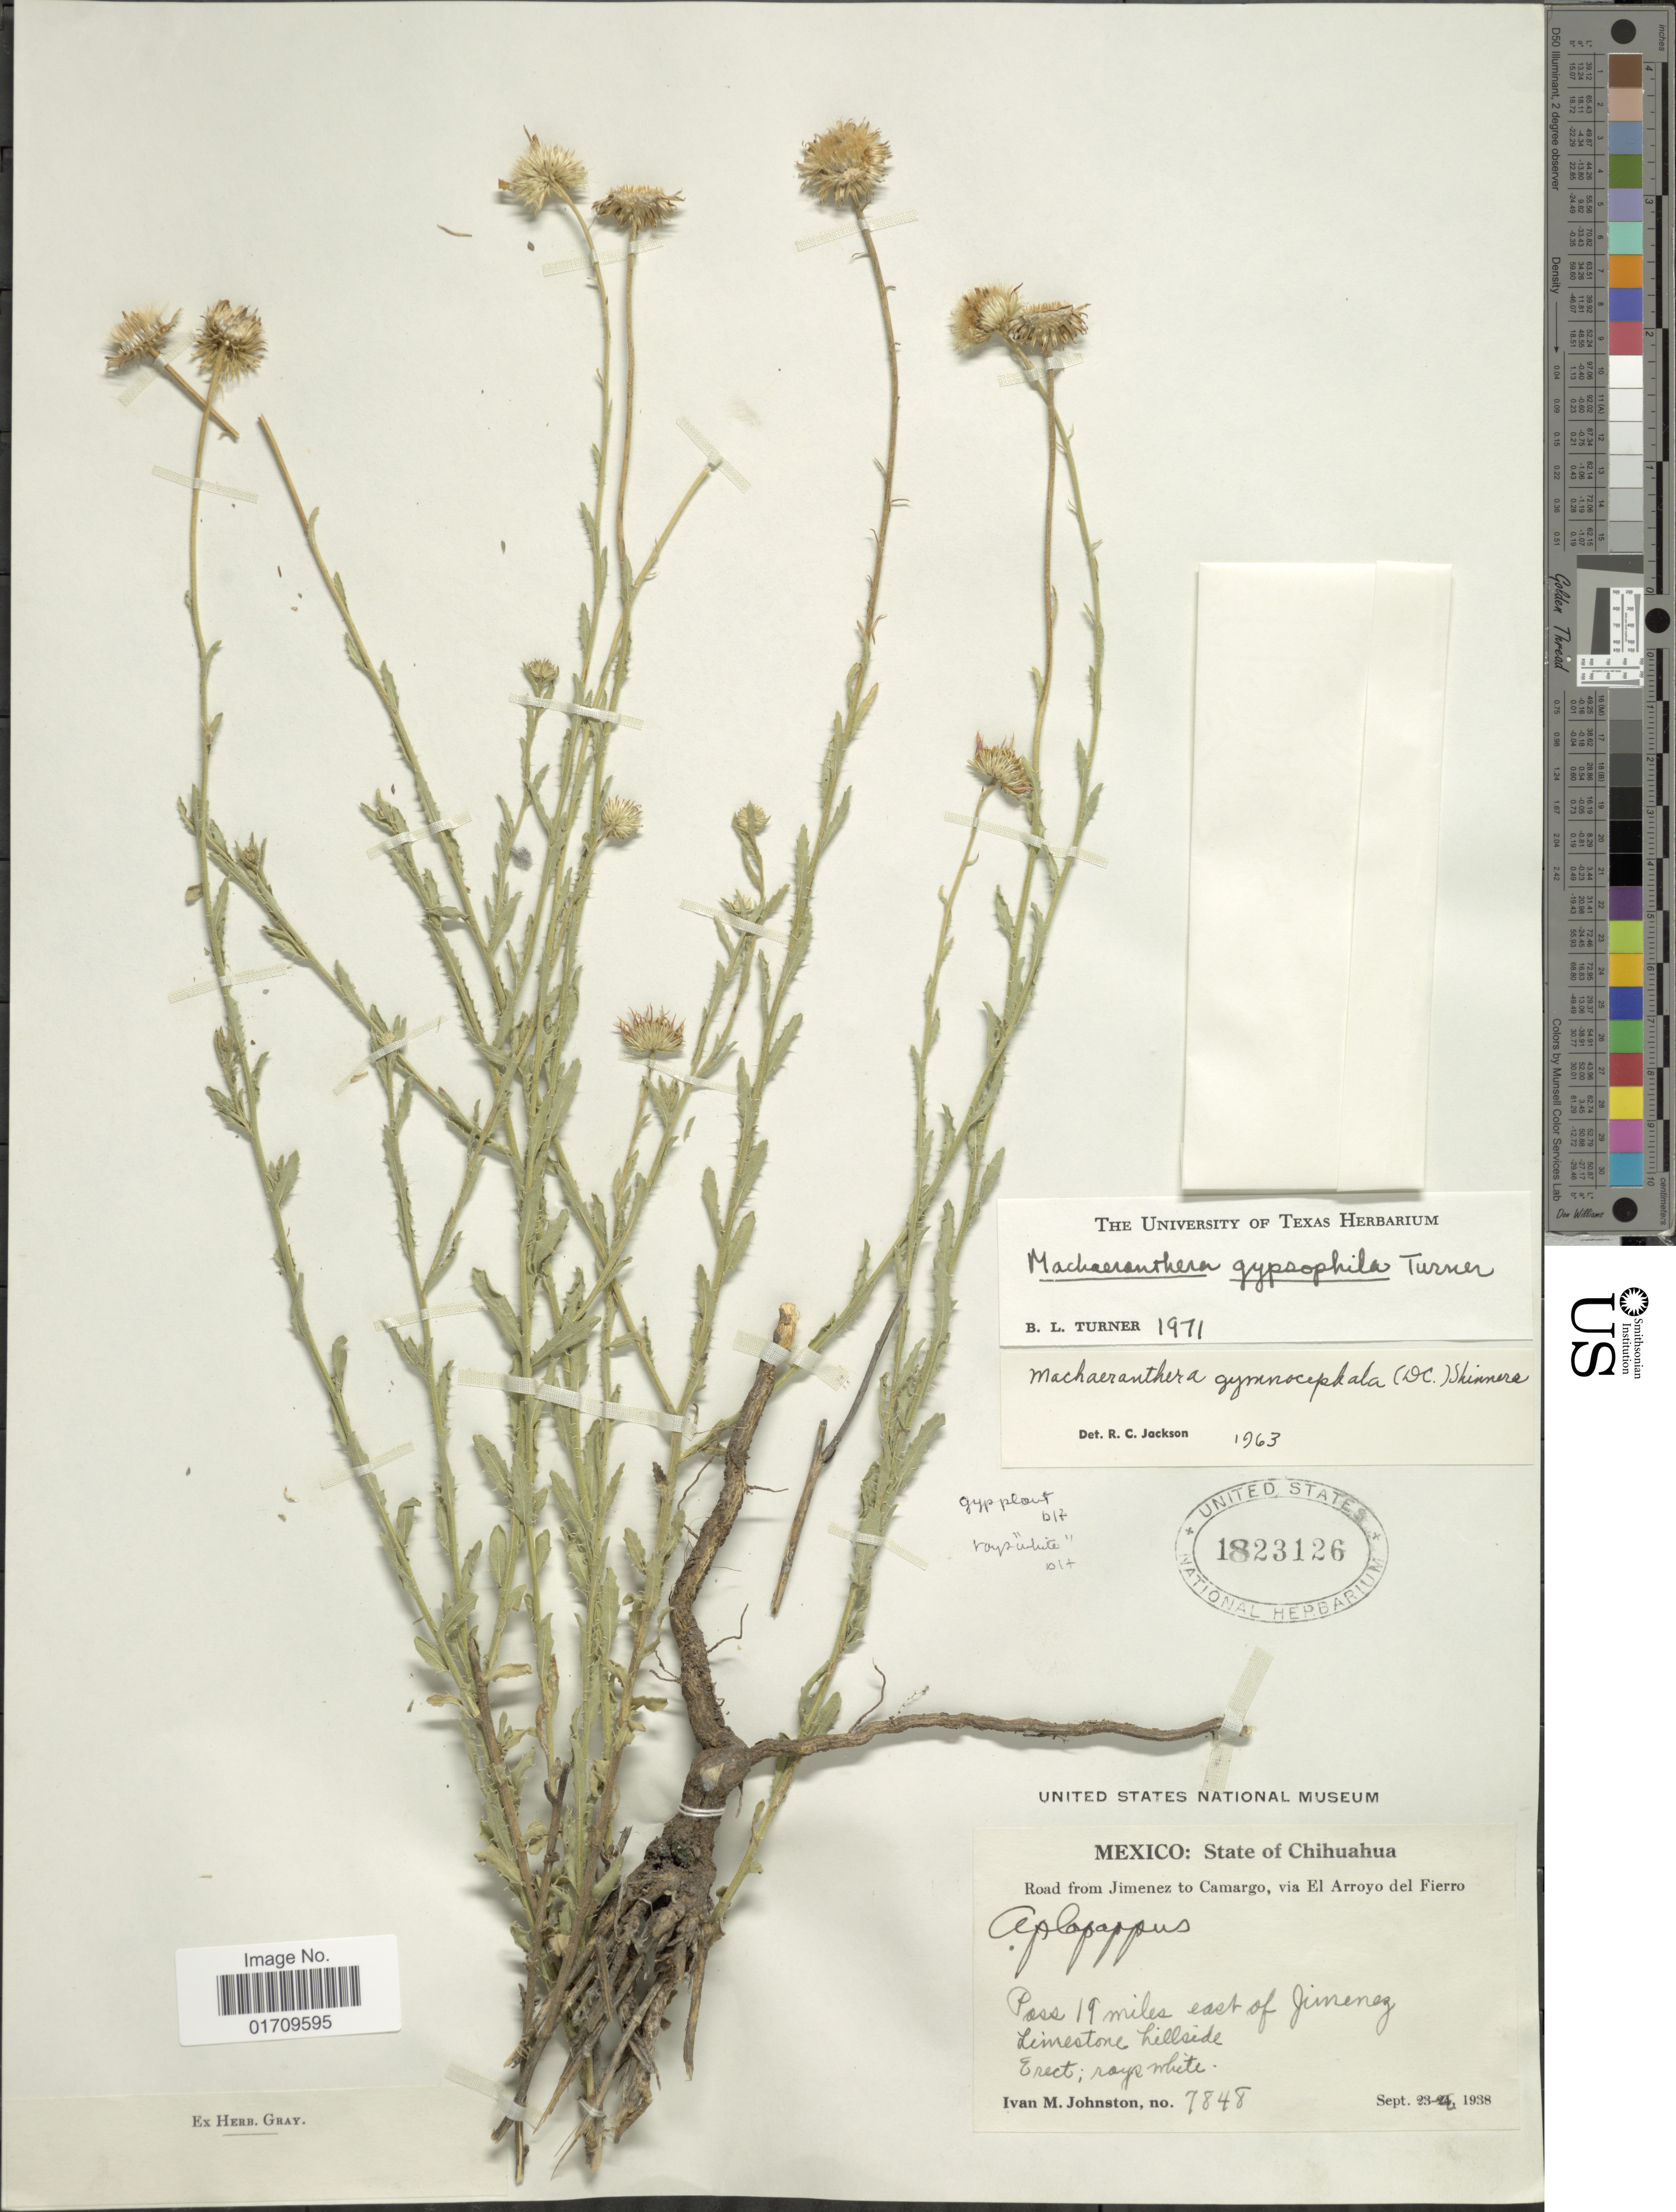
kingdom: Plantae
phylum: Tracheophyta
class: Magnoliopsida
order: Asterales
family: Asteraceae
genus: Machaeranthera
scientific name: Machaeranthera gypsophila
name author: B.L. Turner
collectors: I.M. Johnston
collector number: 7848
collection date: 1938-09-23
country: Mexico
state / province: Chihuahua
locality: Road from Jimenez to Camargo, via El Arroyo del Fierro, Pass 19 miles east of Jimenez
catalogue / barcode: US 1823126